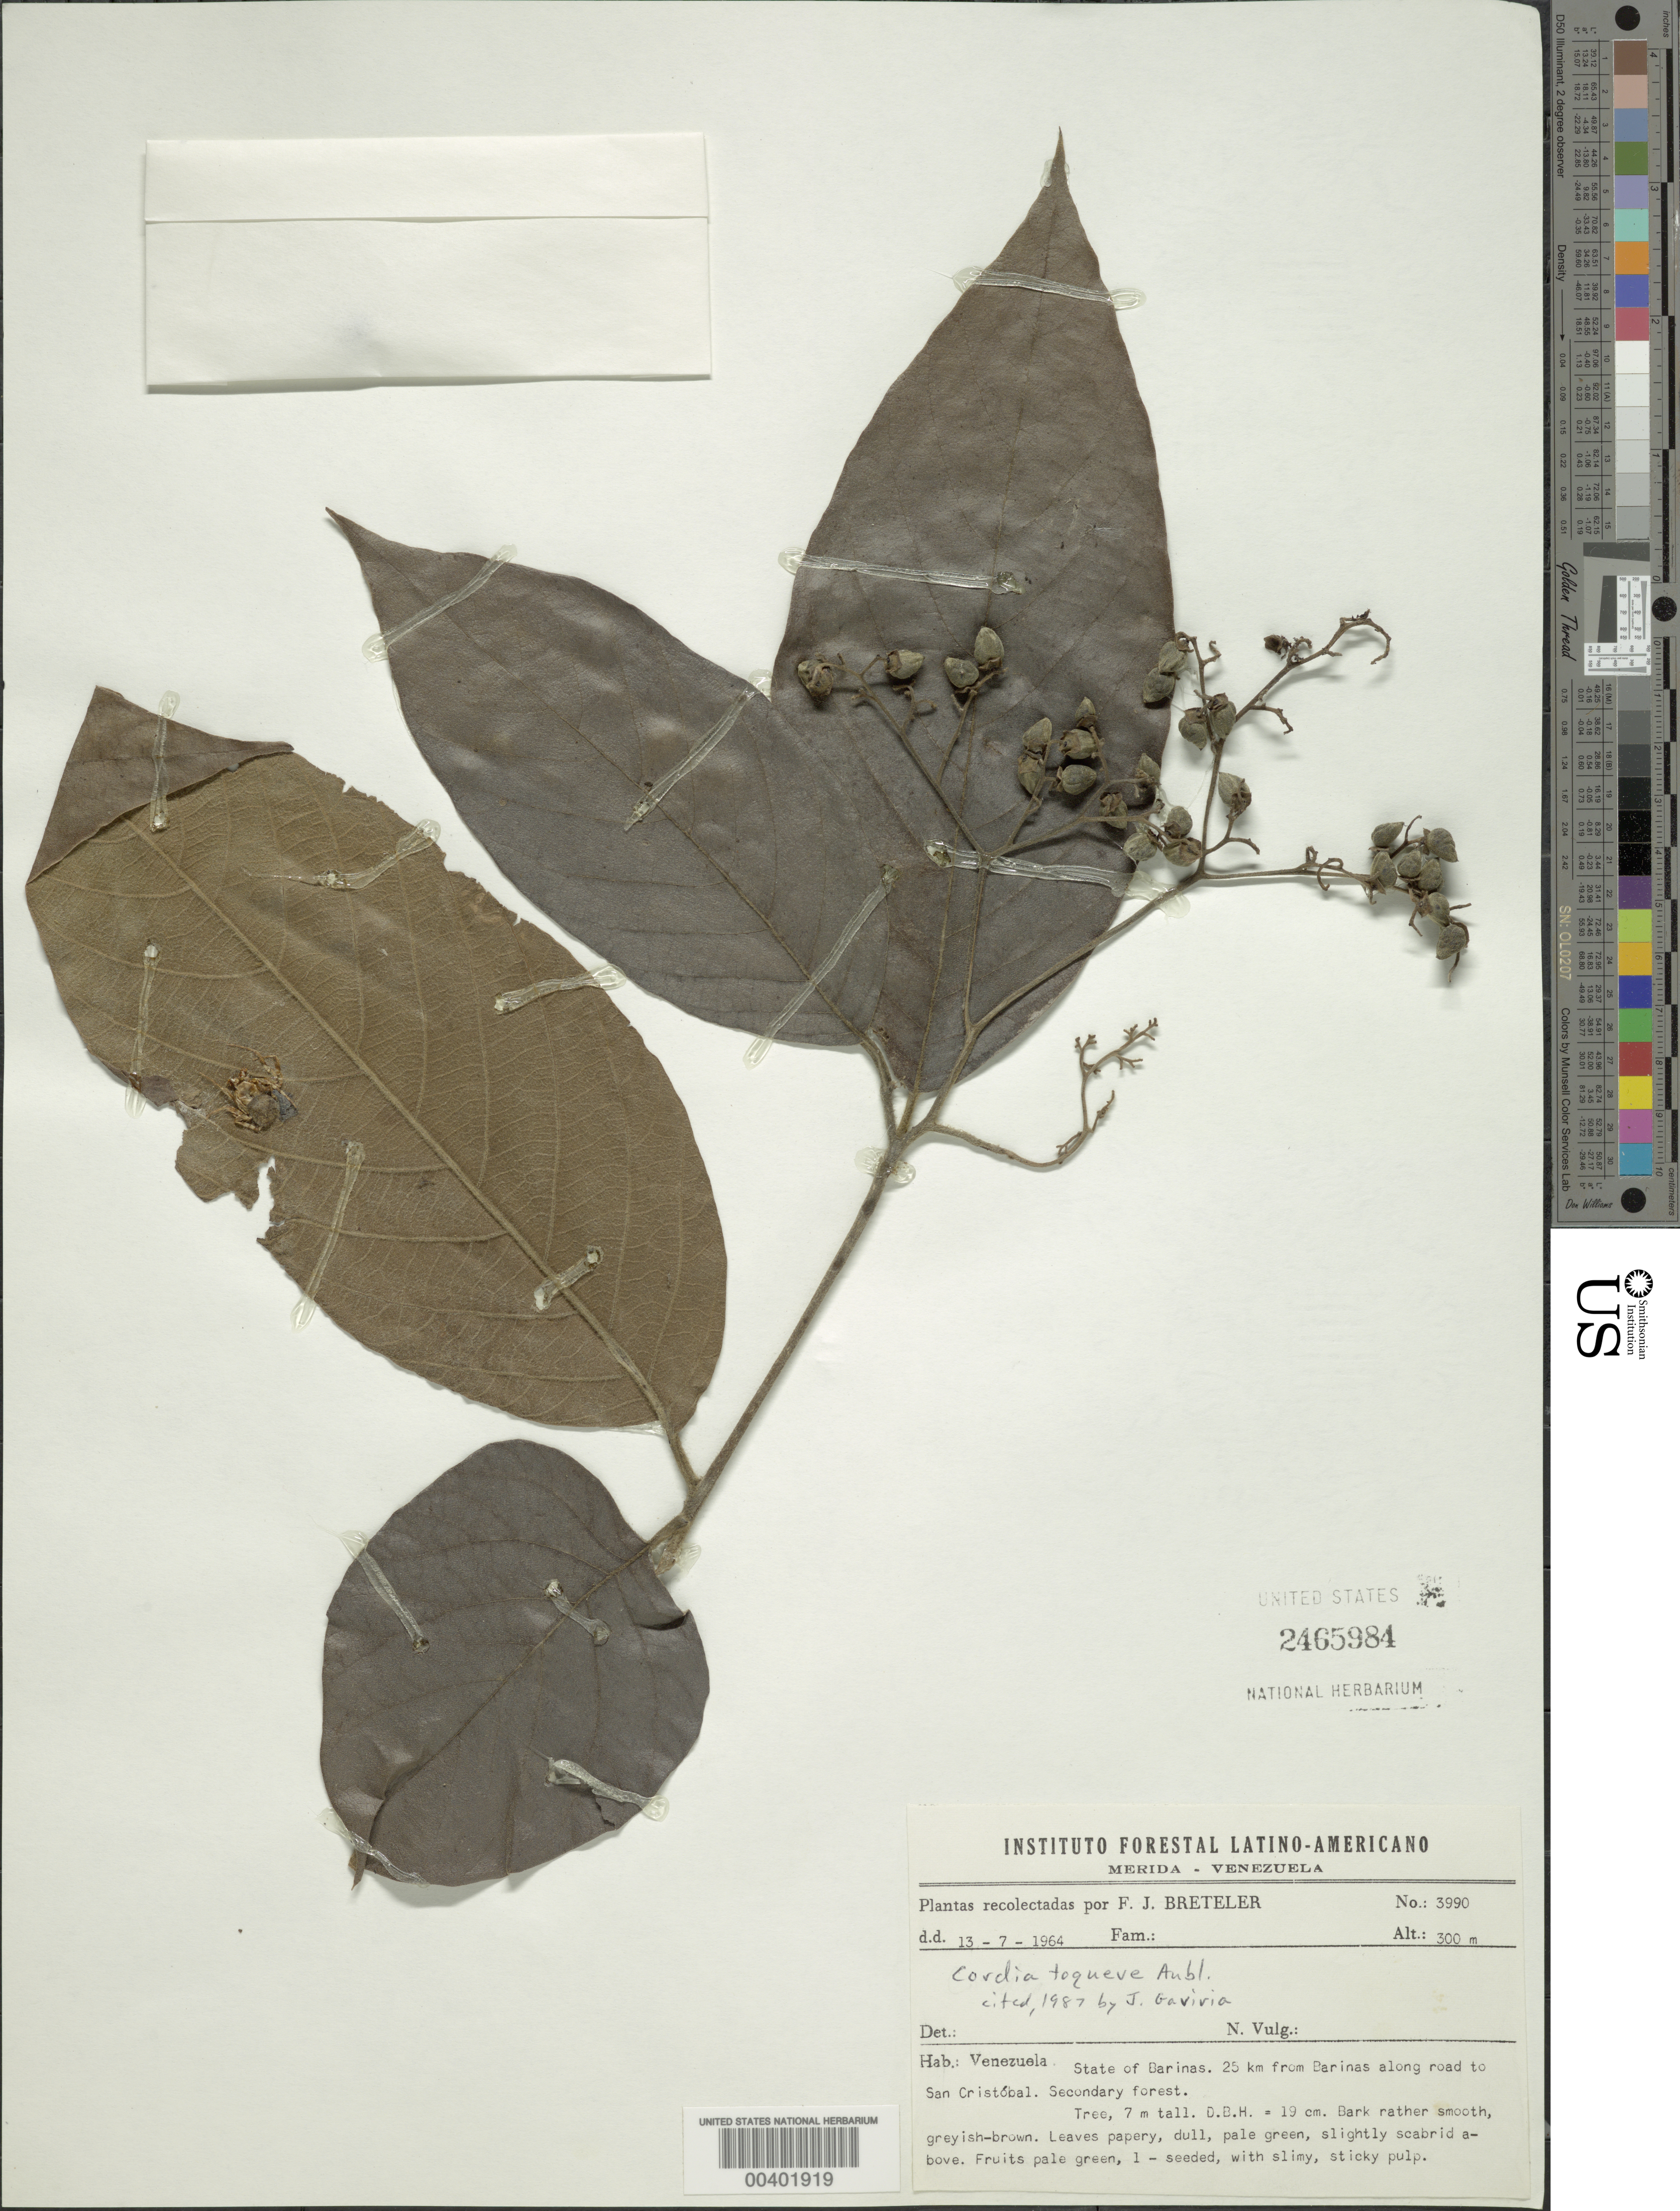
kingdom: Plantae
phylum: Tracheophyta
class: Magnoliopsida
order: Boraginales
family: Cordiaceae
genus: Cordia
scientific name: Cordia toqueve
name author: Aubl.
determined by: Gaviria, J. C.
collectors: F. J. Breteler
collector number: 3990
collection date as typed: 13 Jul 1964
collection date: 1964-07-13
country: Venezuela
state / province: Barinas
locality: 25 km. from Barinas along road to San Cristóbal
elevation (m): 300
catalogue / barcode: US 2465984